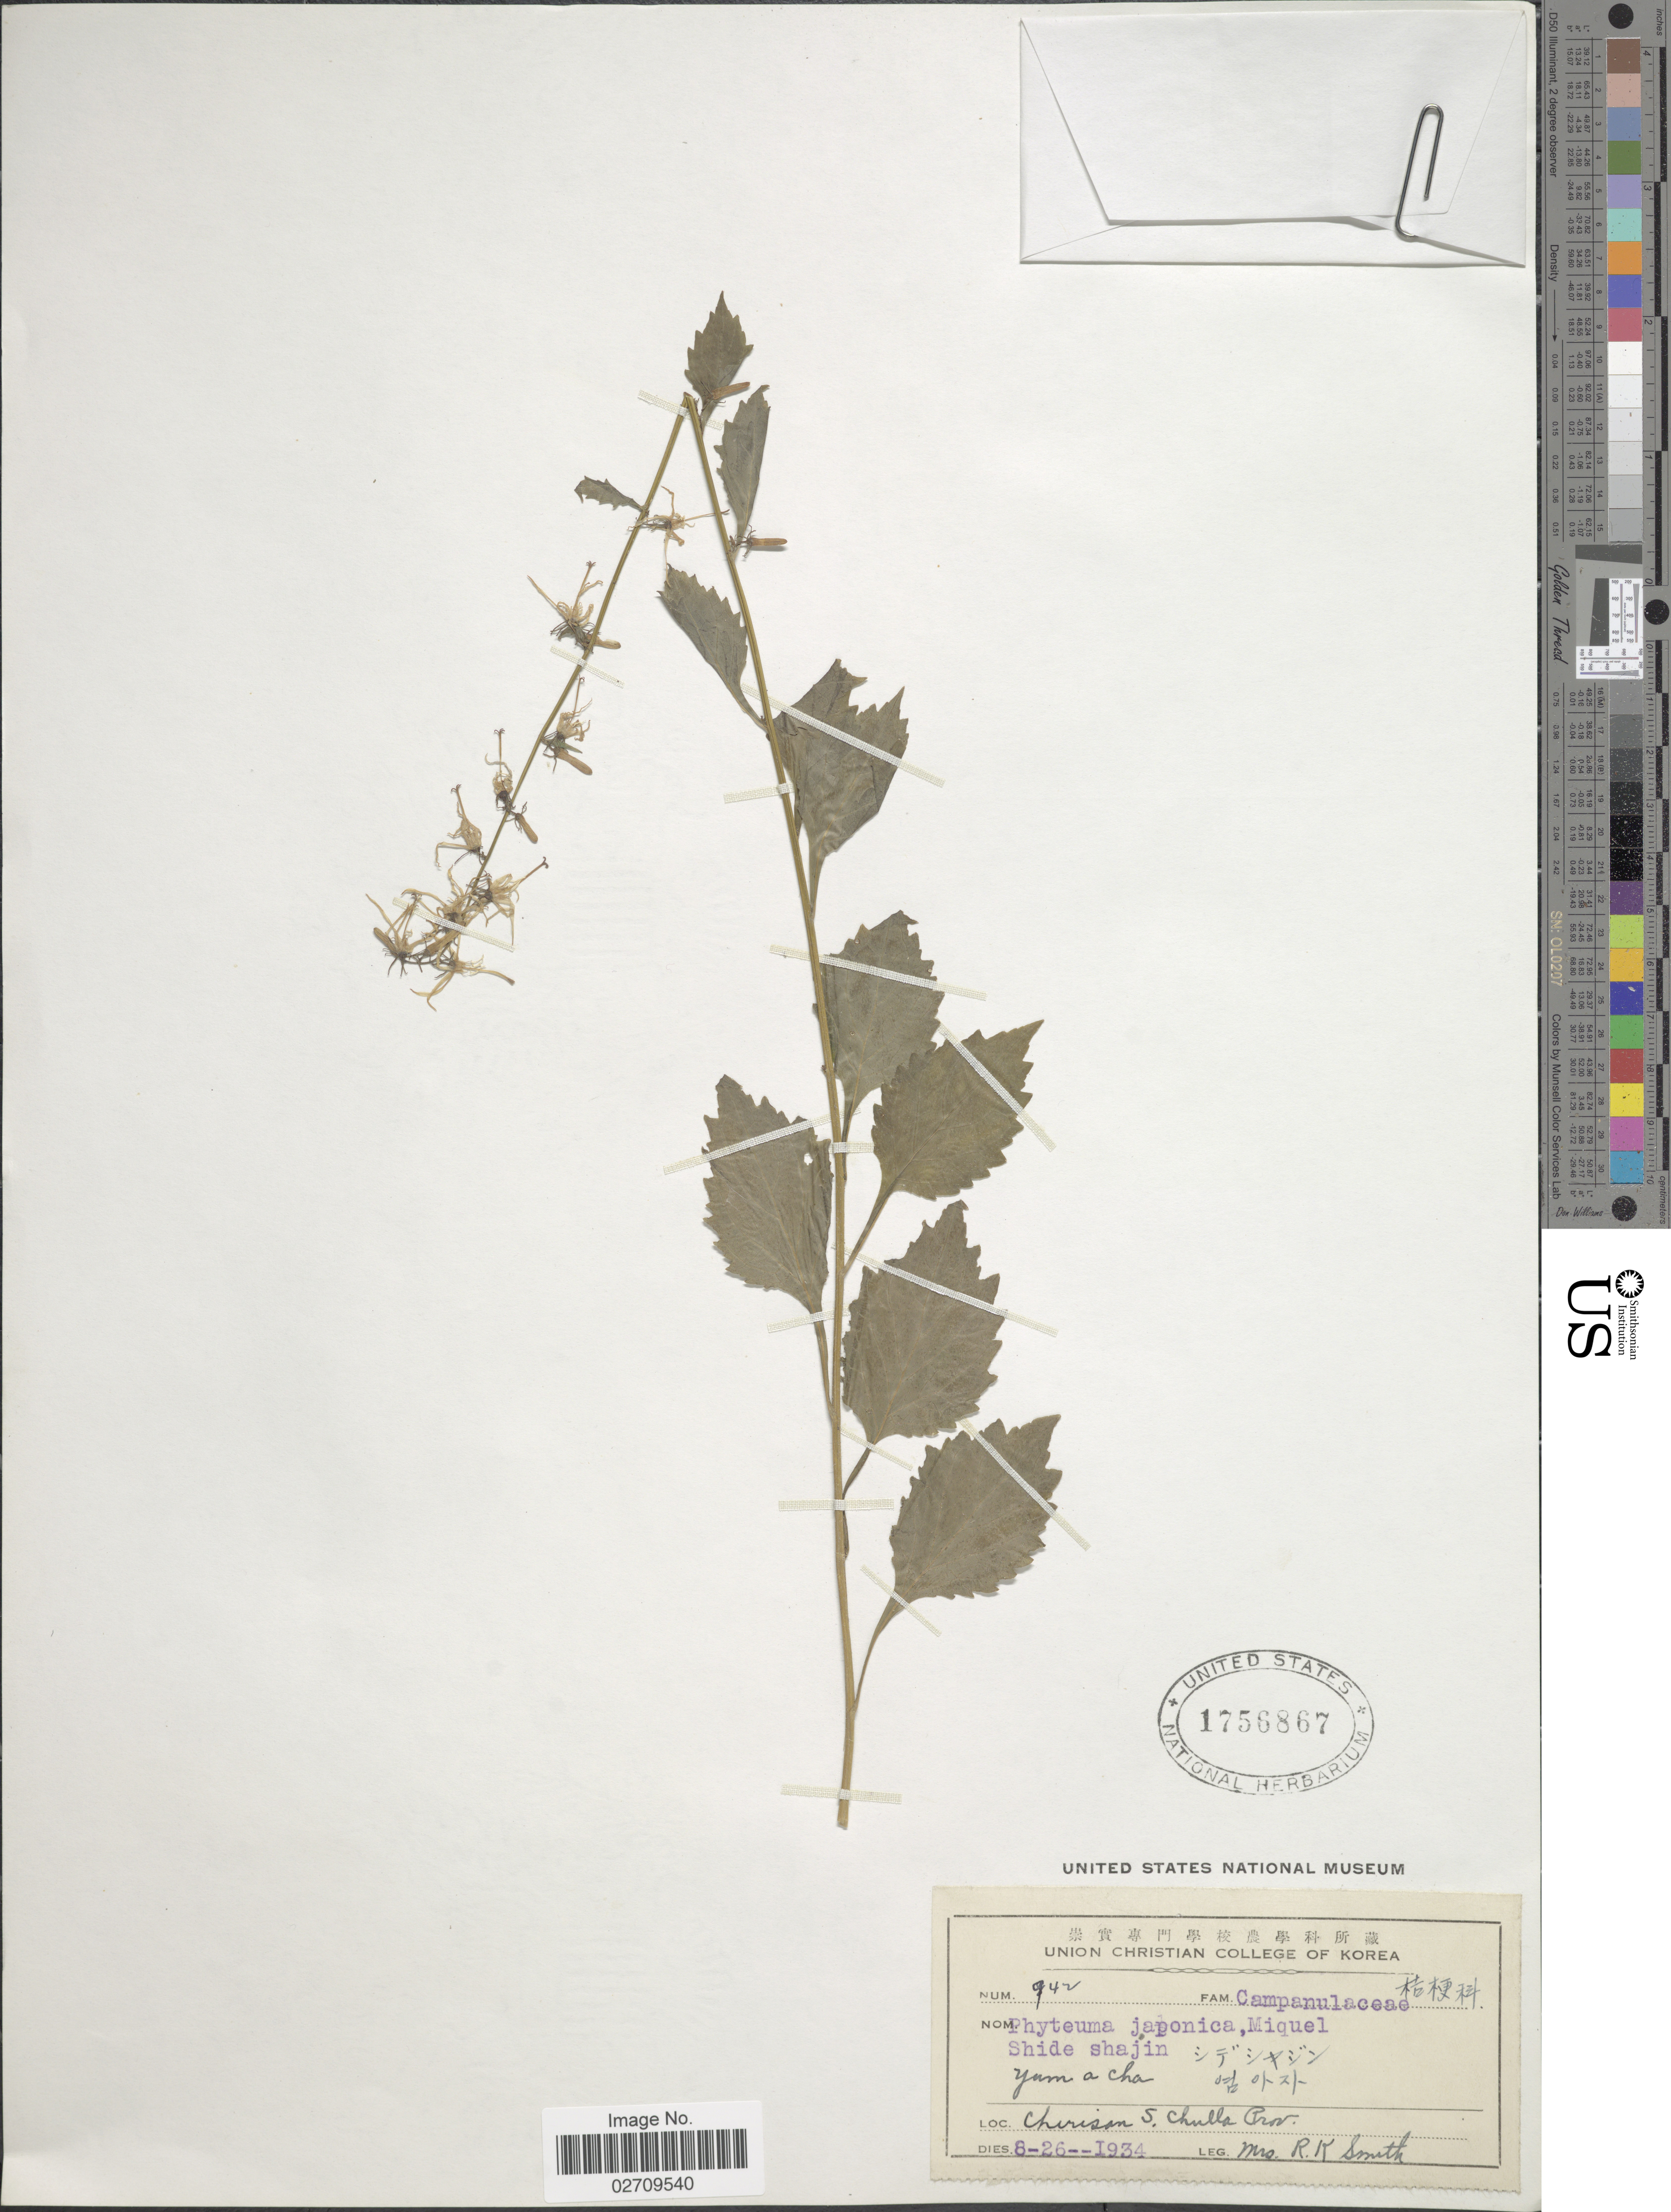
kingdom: Plantae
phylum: Tracheophyta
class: Magnoliopsida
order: Asterales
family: Campanulaceae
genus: Asyneuma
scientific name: Asyneuma japonicum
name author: (Wall.) Briq.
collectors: R. Smith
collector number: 942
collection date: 1934-08-26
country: South Korea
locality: Chirisan, S. Chulla Prov.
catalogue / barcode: US 1756867